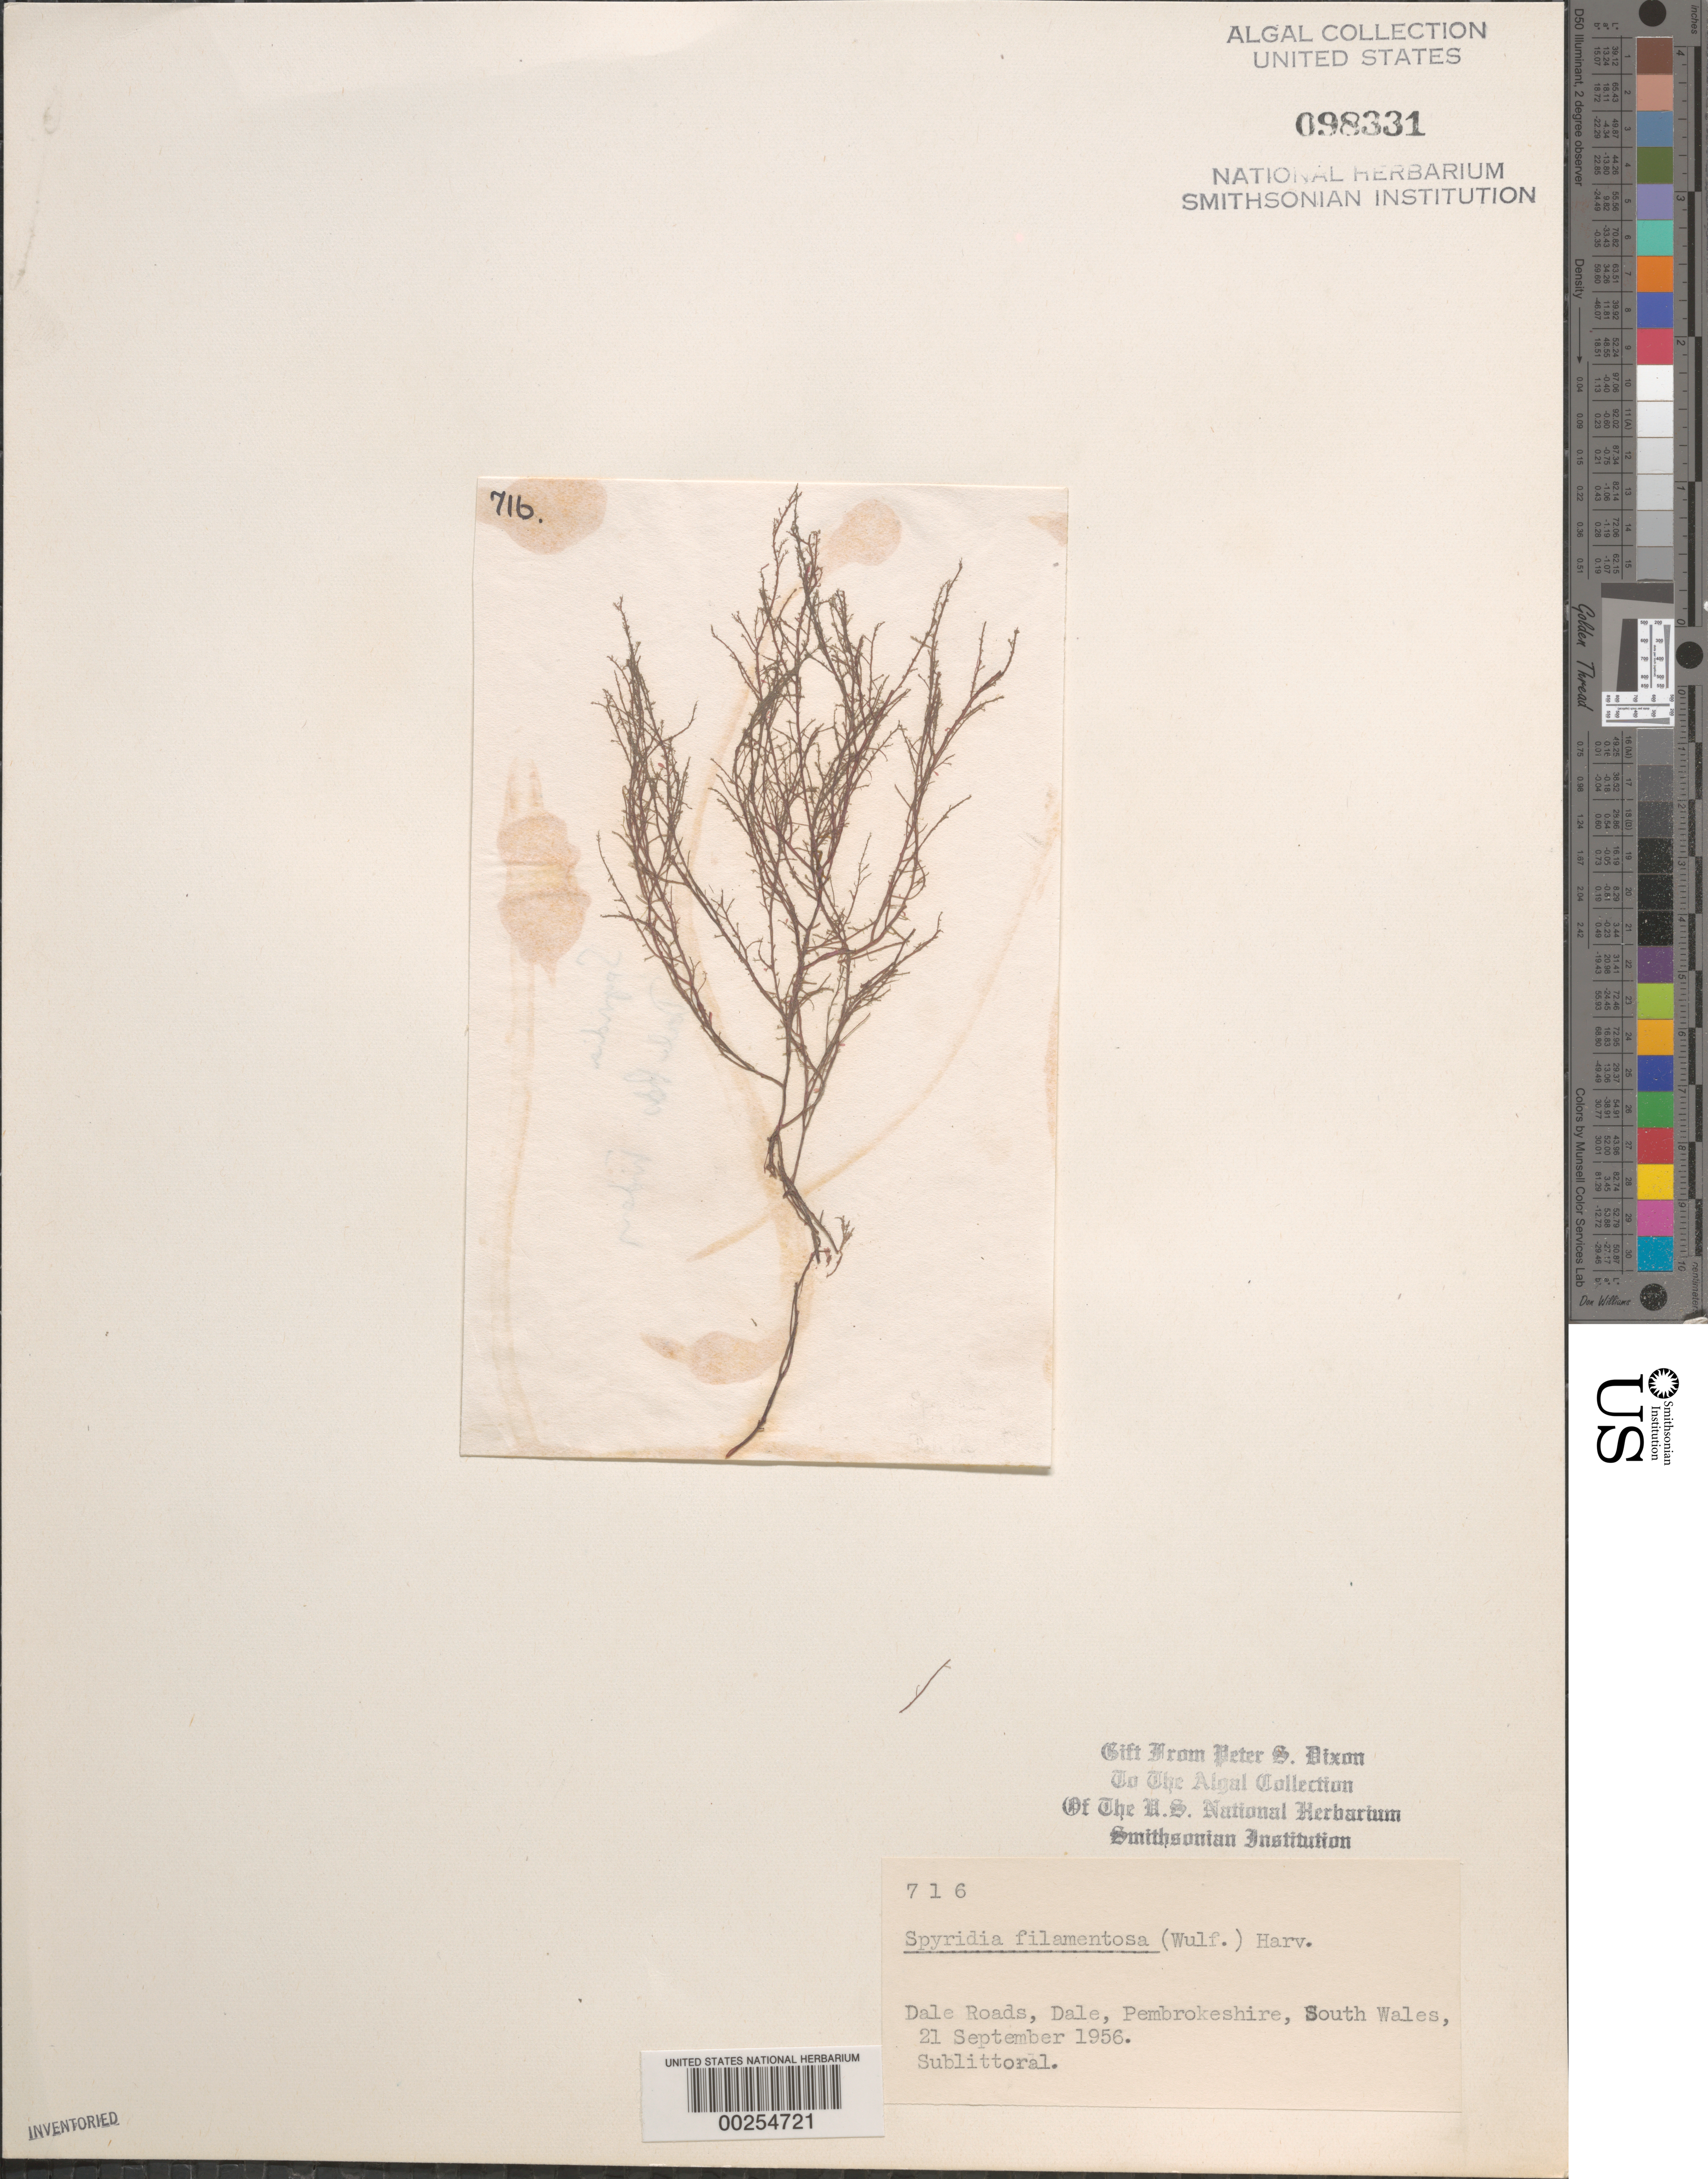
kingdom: Plantae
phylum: Rhodophyta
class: Florideophyceae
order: Ceramiales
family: Spyridiaceae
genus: Spyridia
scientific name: Spyridia filamentosa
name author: (Wulfen) Harv.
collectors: P. S. Dixon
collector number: PSD 716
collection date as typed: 21 Sep 1956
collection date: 1956-09-21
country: United Kingdom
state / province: Wales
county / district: Dyfed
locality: Dale Roads, Dale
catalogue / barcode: US 98331